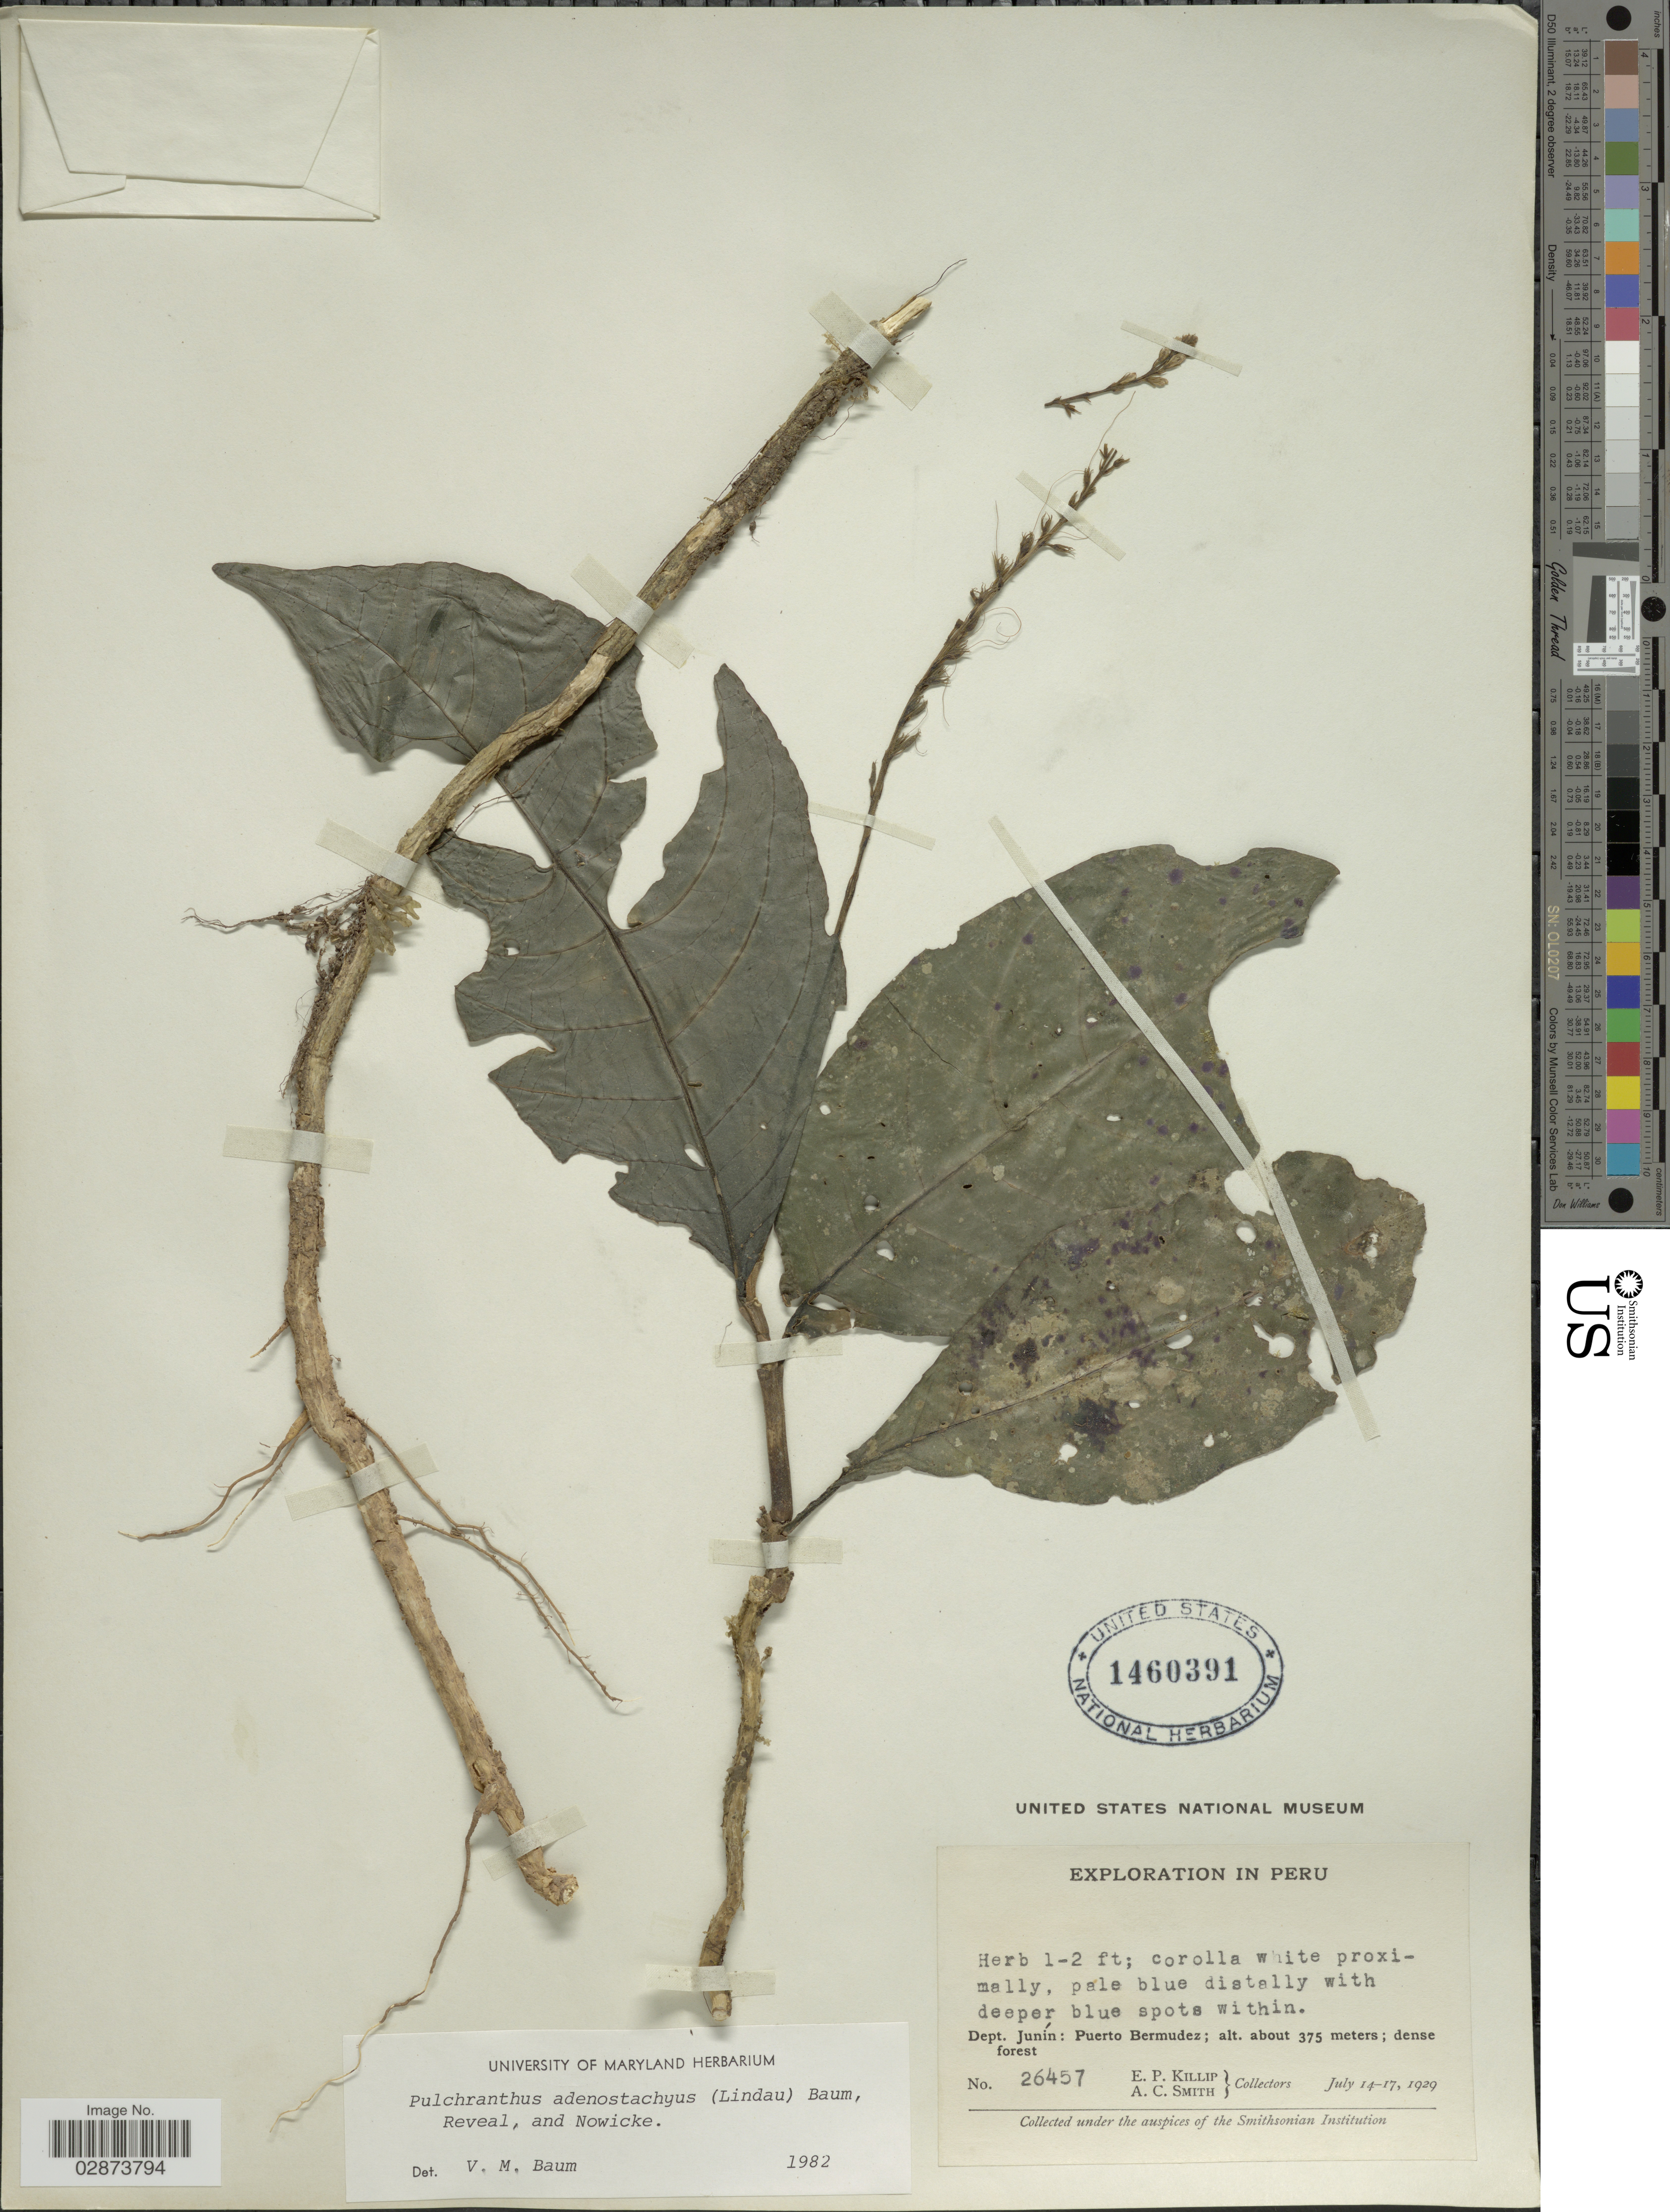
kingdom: Plantae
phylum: Tracheophyta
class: Magnoliopsida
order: Lamiales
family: Acanthaceae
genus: Pulchranthus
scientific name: Pulchranthus adenostachyus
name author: (Lindau) V.M. Baum et al.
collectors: E. P. Killip & A. C. Smith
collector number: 26457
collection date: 1929-07-14/1929-07-17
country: Peru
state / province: Junín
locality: Dept. Junín: Puerto Bermudez.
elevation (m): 375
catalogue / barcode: US 1460391